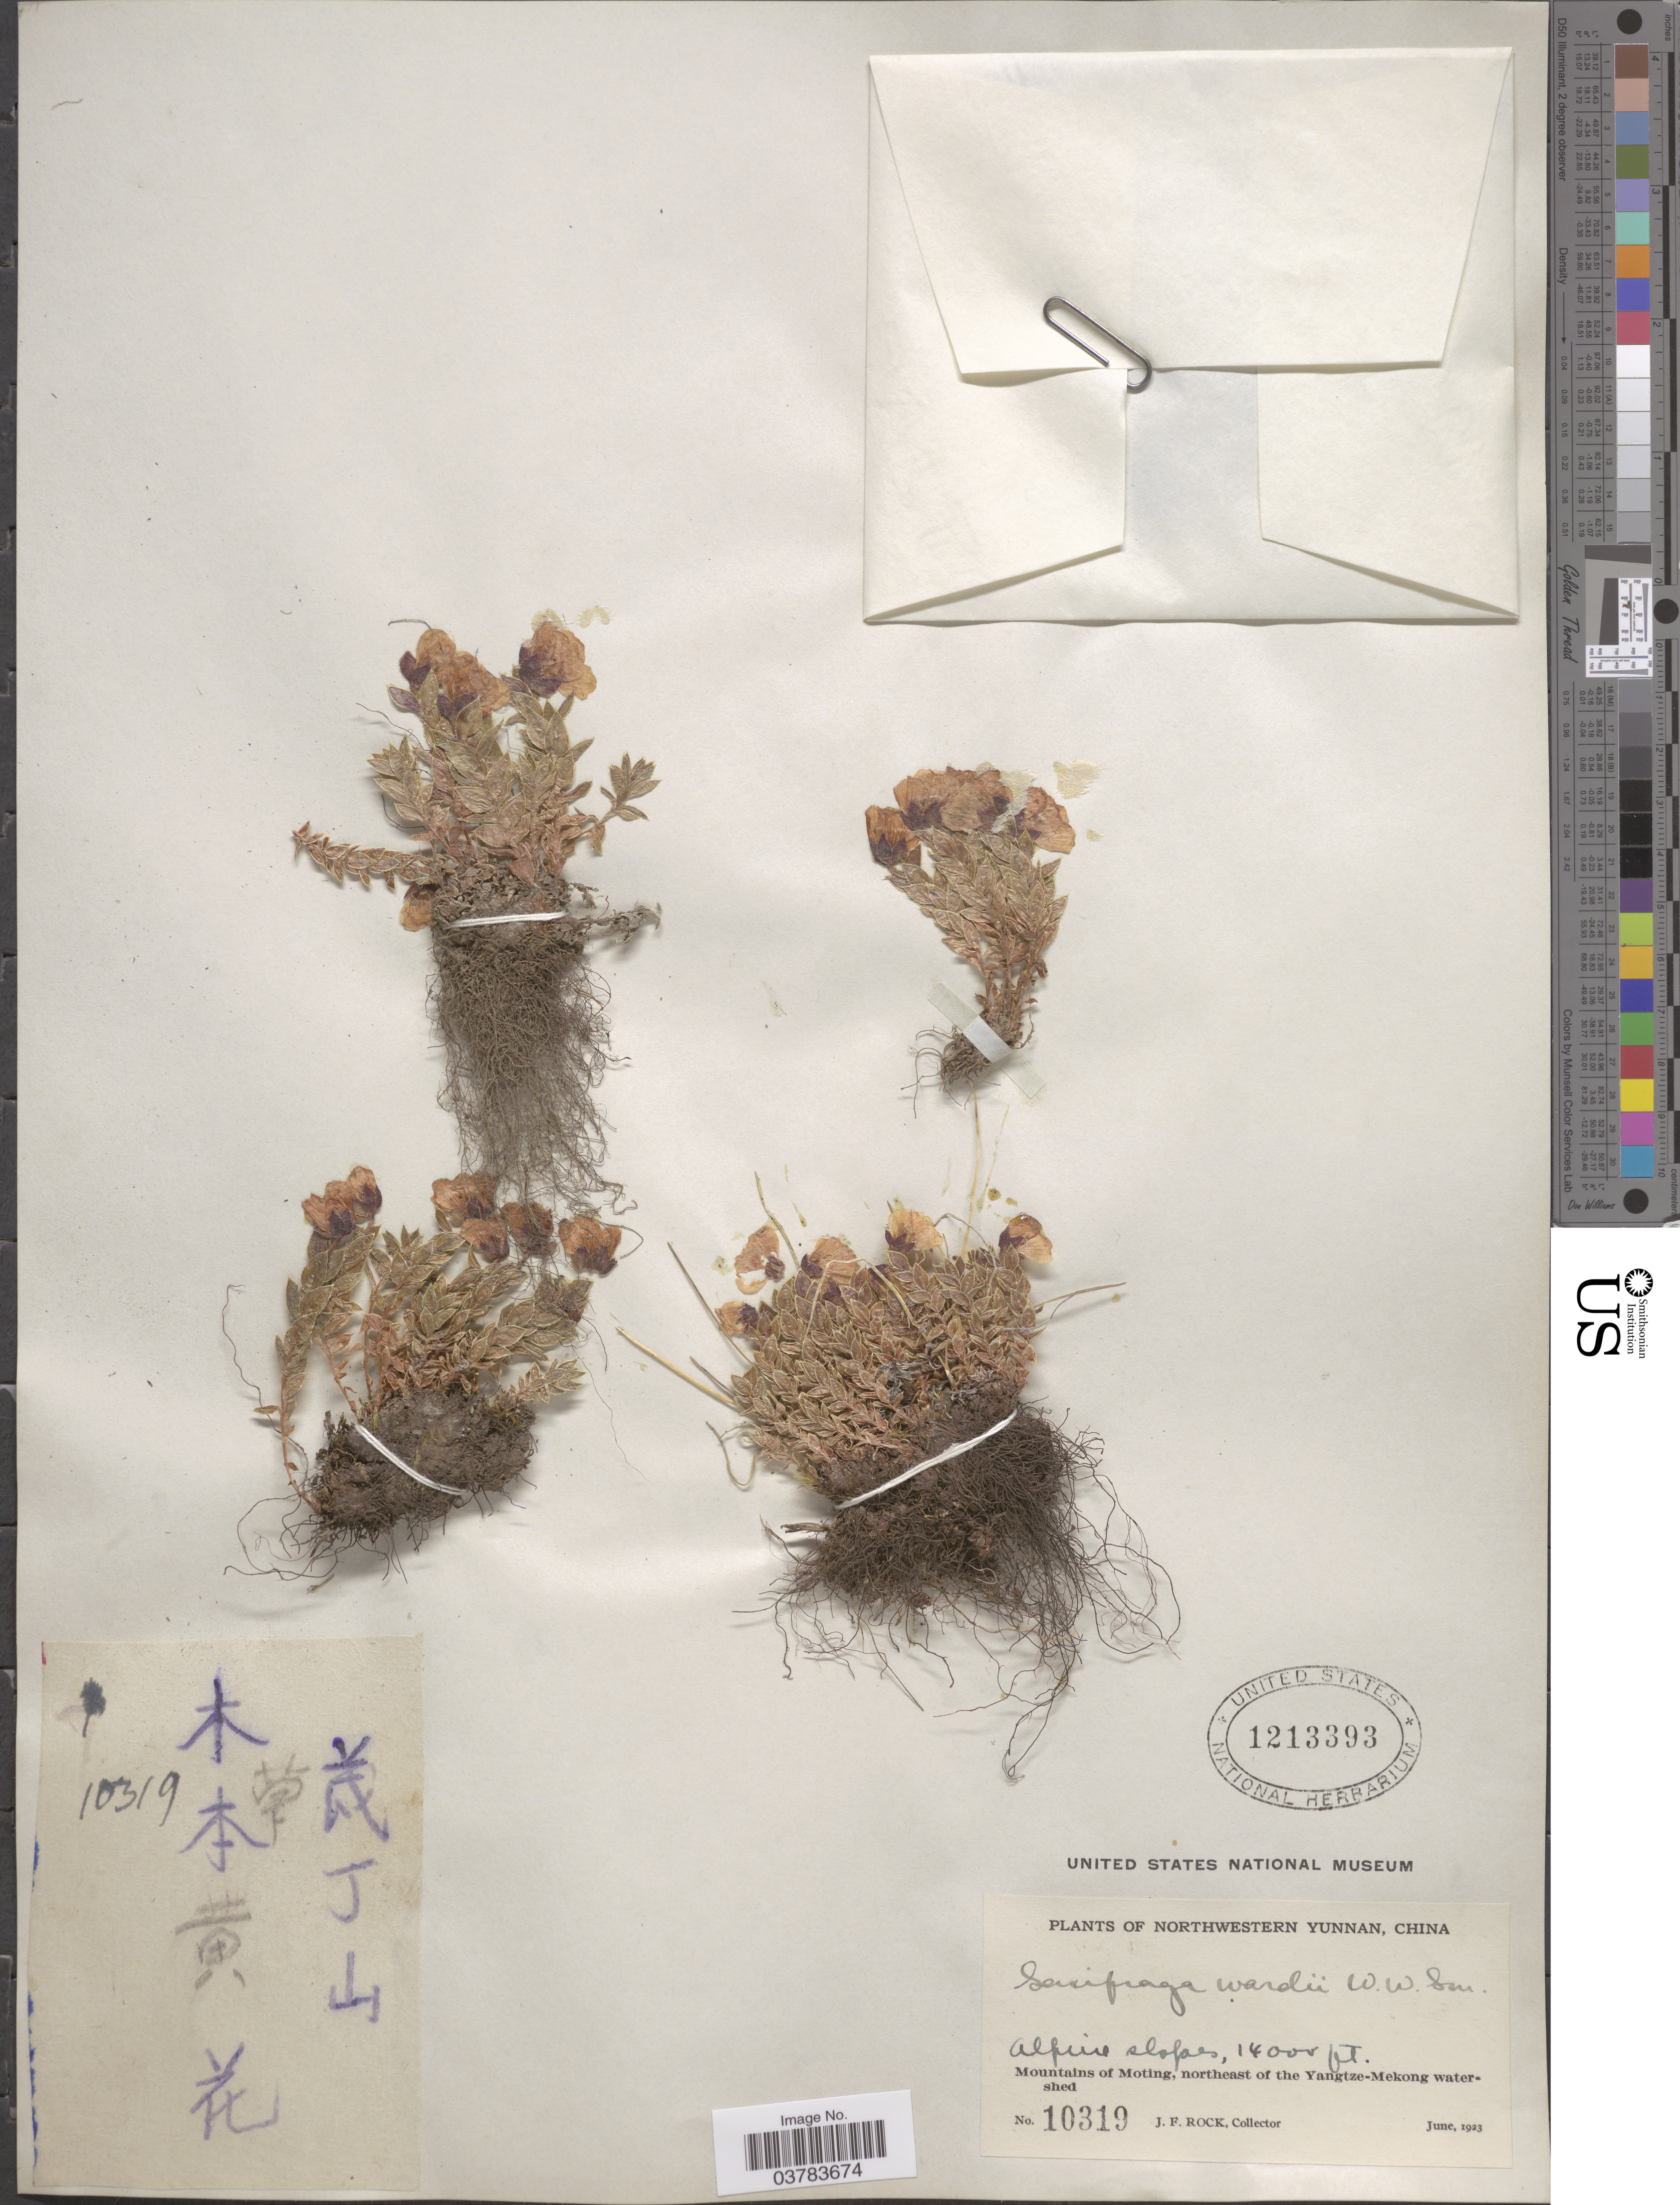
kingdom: Plantae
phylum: Tracheophyta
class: Magnoliopsida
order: Saxifragales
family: Saxifragaceae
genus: Saxifraga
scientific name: Saxifraga wardii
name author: W.W. Sm.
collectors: J. Rock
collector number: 10319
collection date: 1923-06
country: China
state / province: Yunnan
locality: Northwestern Yunnan. Alpine slopes. Mountains of Moting, northeast of the Yangtze-Mekong watershed.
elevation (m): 4267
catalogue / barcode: US 1213393